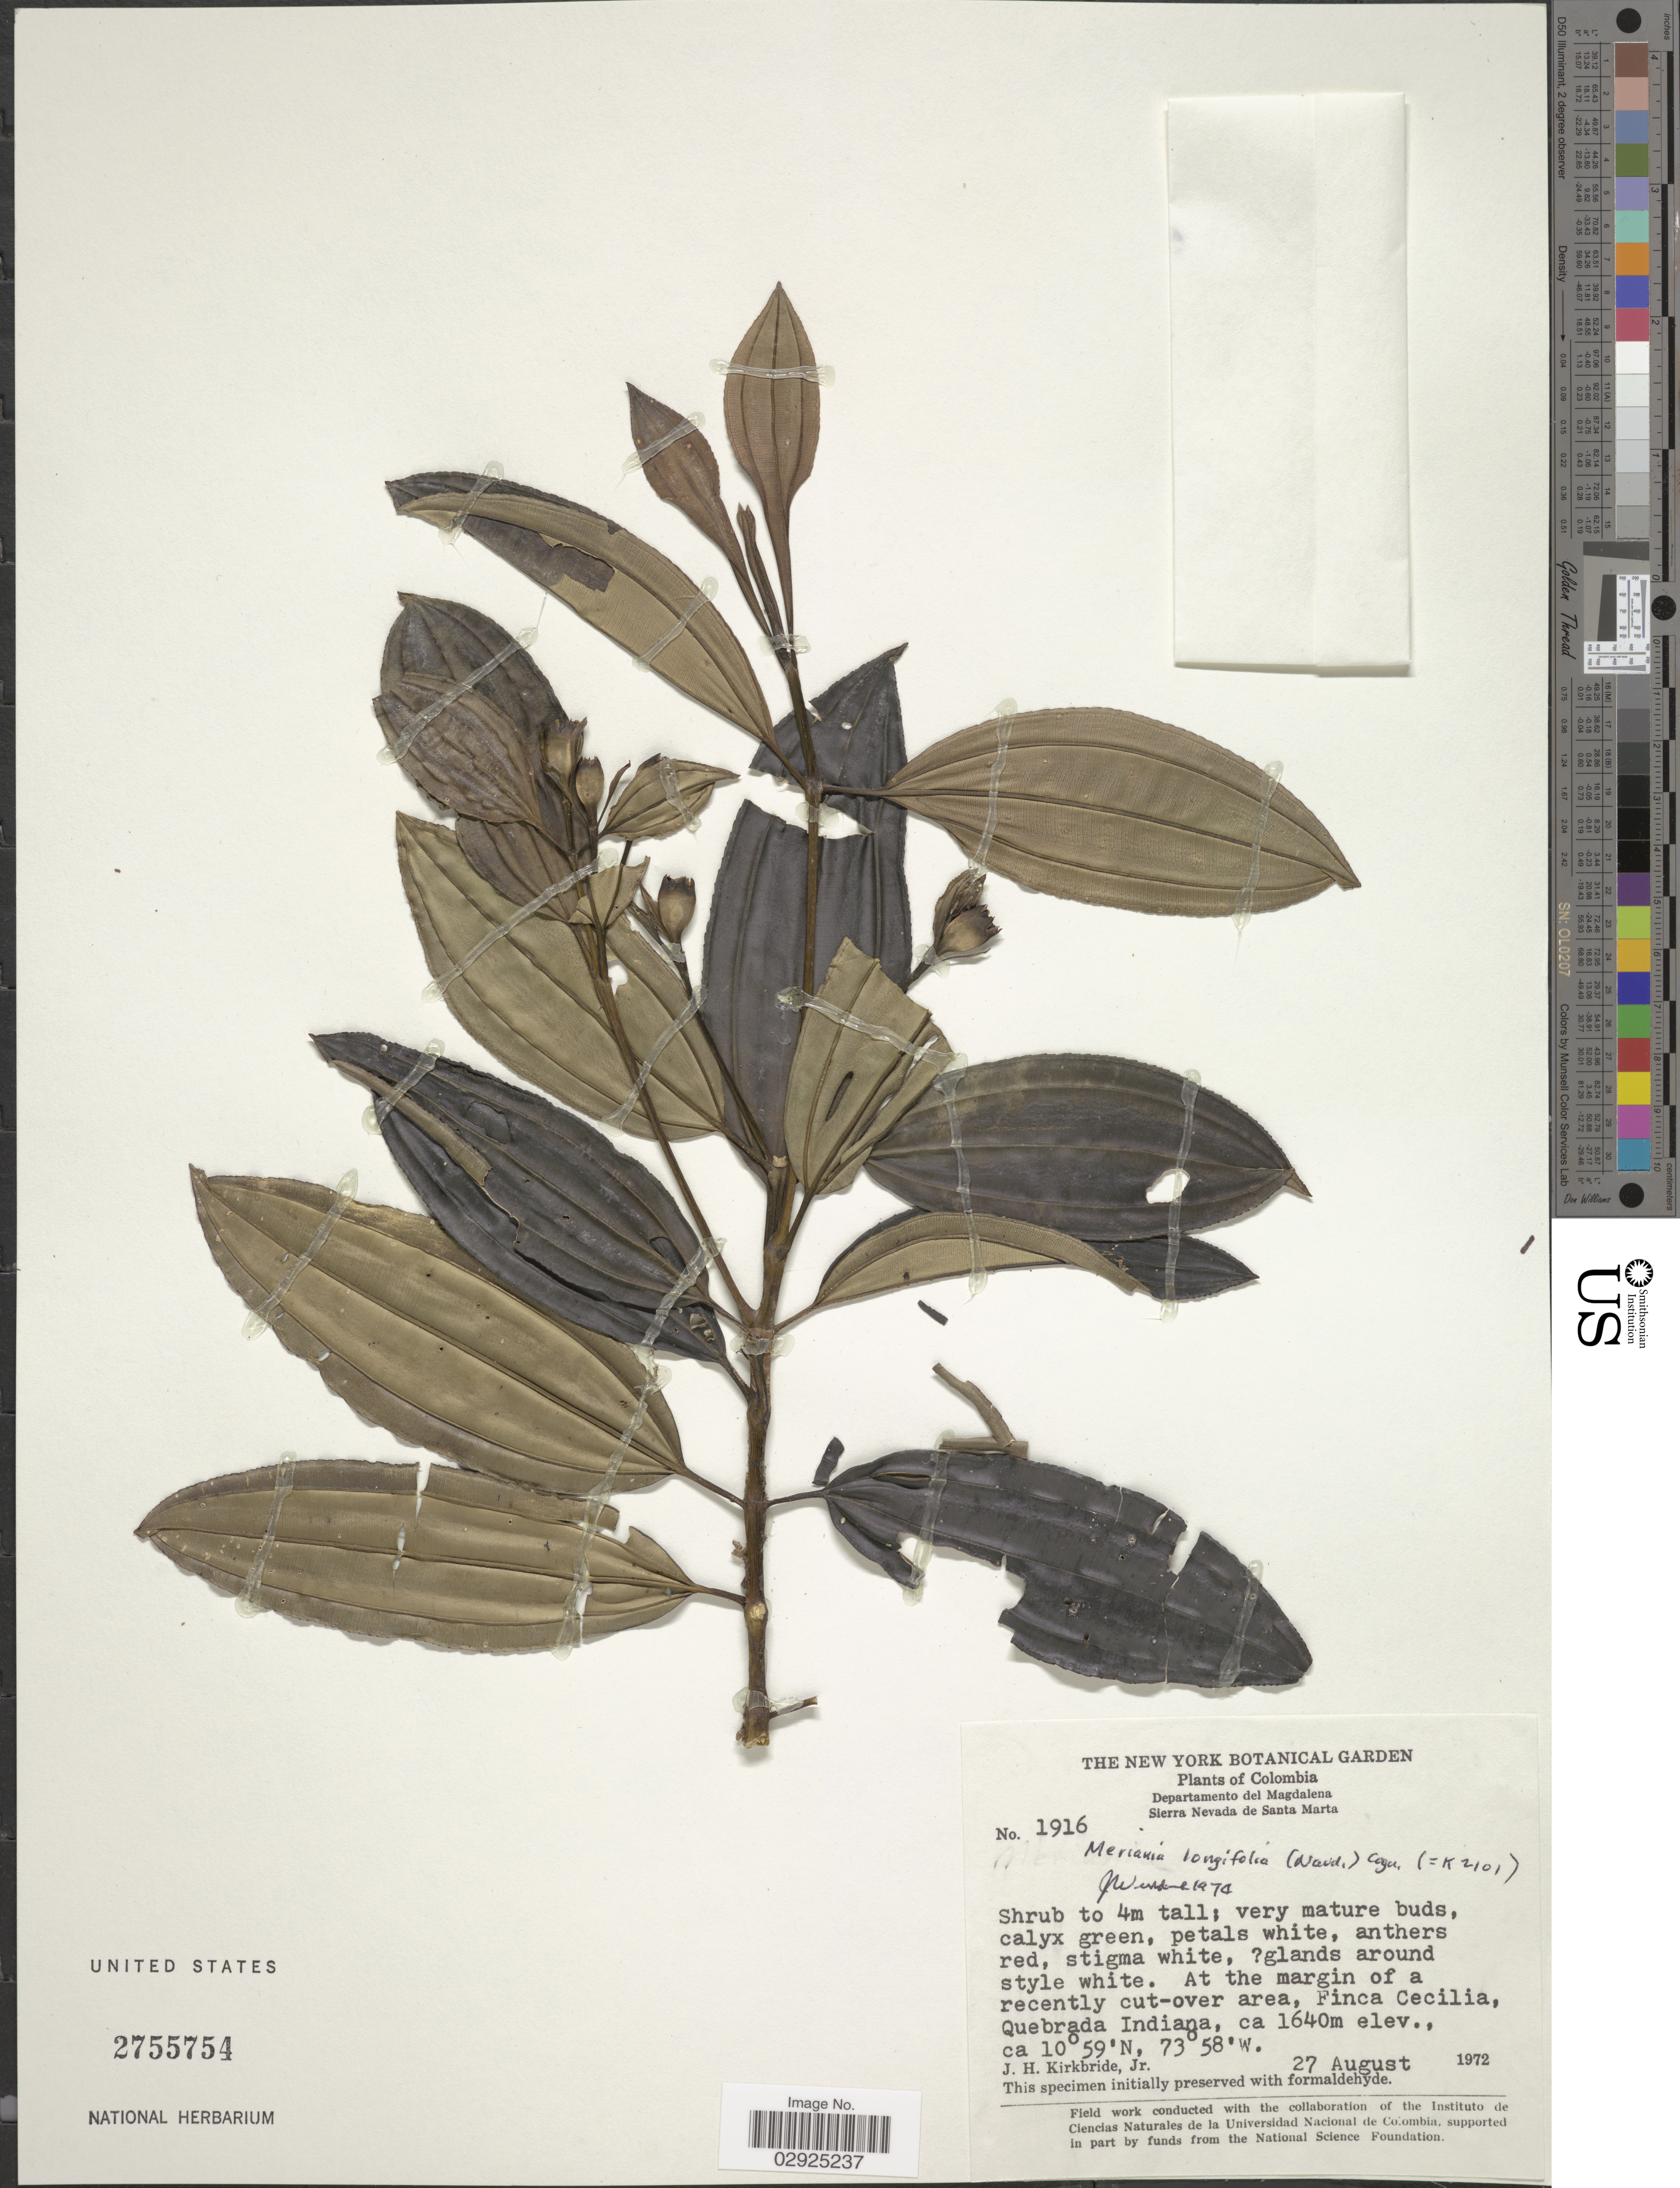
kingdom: Plantae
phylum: Tracheophyta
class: Magnoliopsida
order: Myrtales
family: Melastomataceae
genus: Meriania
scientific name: Meriania longifolia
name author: (Naudin) Cogn.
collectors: J. H. Kirkbride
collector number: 1916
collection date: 1972-08-27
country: Colombia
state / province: Magdalena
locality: Departamento del Magdalena. Sierra Nevada de Santa Marta. At the margin of a recently cut-over area, Finca Cecilia, Quebrada Indiana.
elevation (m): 1640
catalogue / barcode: US 2755754